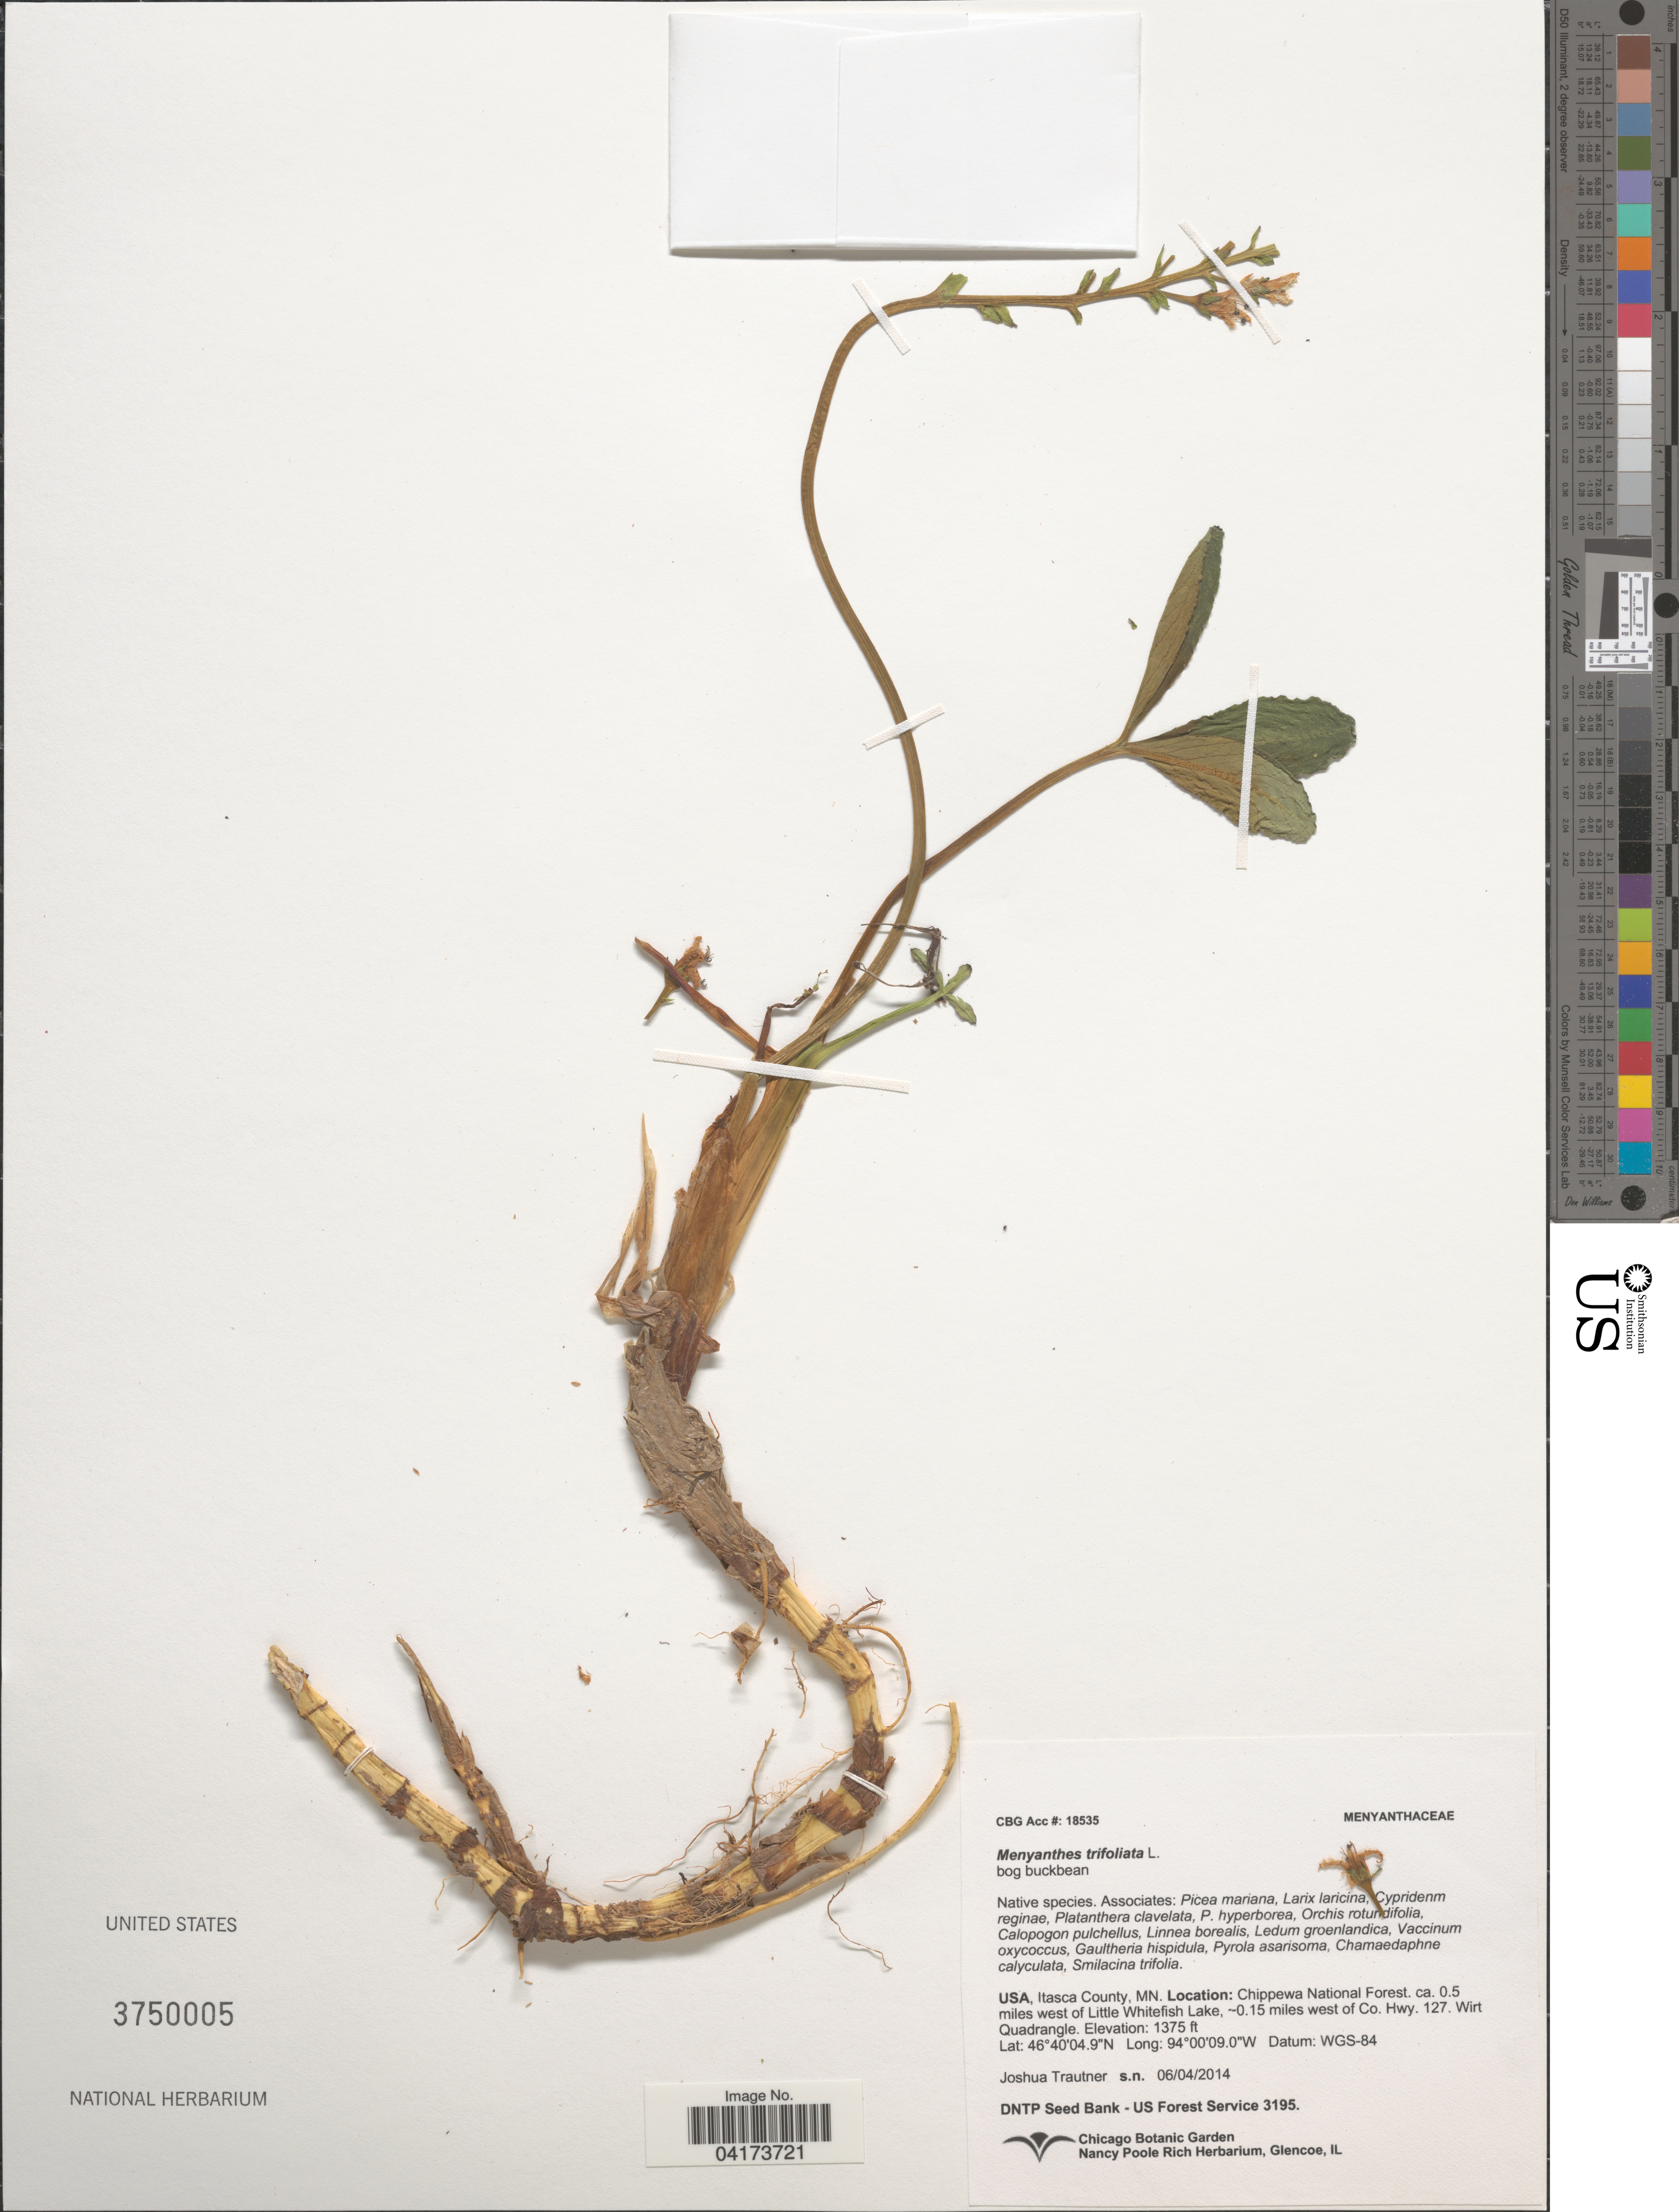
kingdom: Plantae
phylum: Tracheophyta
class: Magnoliopsida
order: Asterales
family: Menyanthaceae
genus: Menyanthes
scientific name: Menyanthes trifoliata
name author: L.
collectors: J. Trautner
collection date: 2014-06-04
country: United States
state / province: Minnesota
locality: Itasca County. Chippewa National Forest, ca. 0.5 miles west of Little Whitefish Lake, -0.15 miles west of Co. Hwy. 127. Wirt Quadrangle.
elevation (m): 419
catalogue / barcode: US 3750005